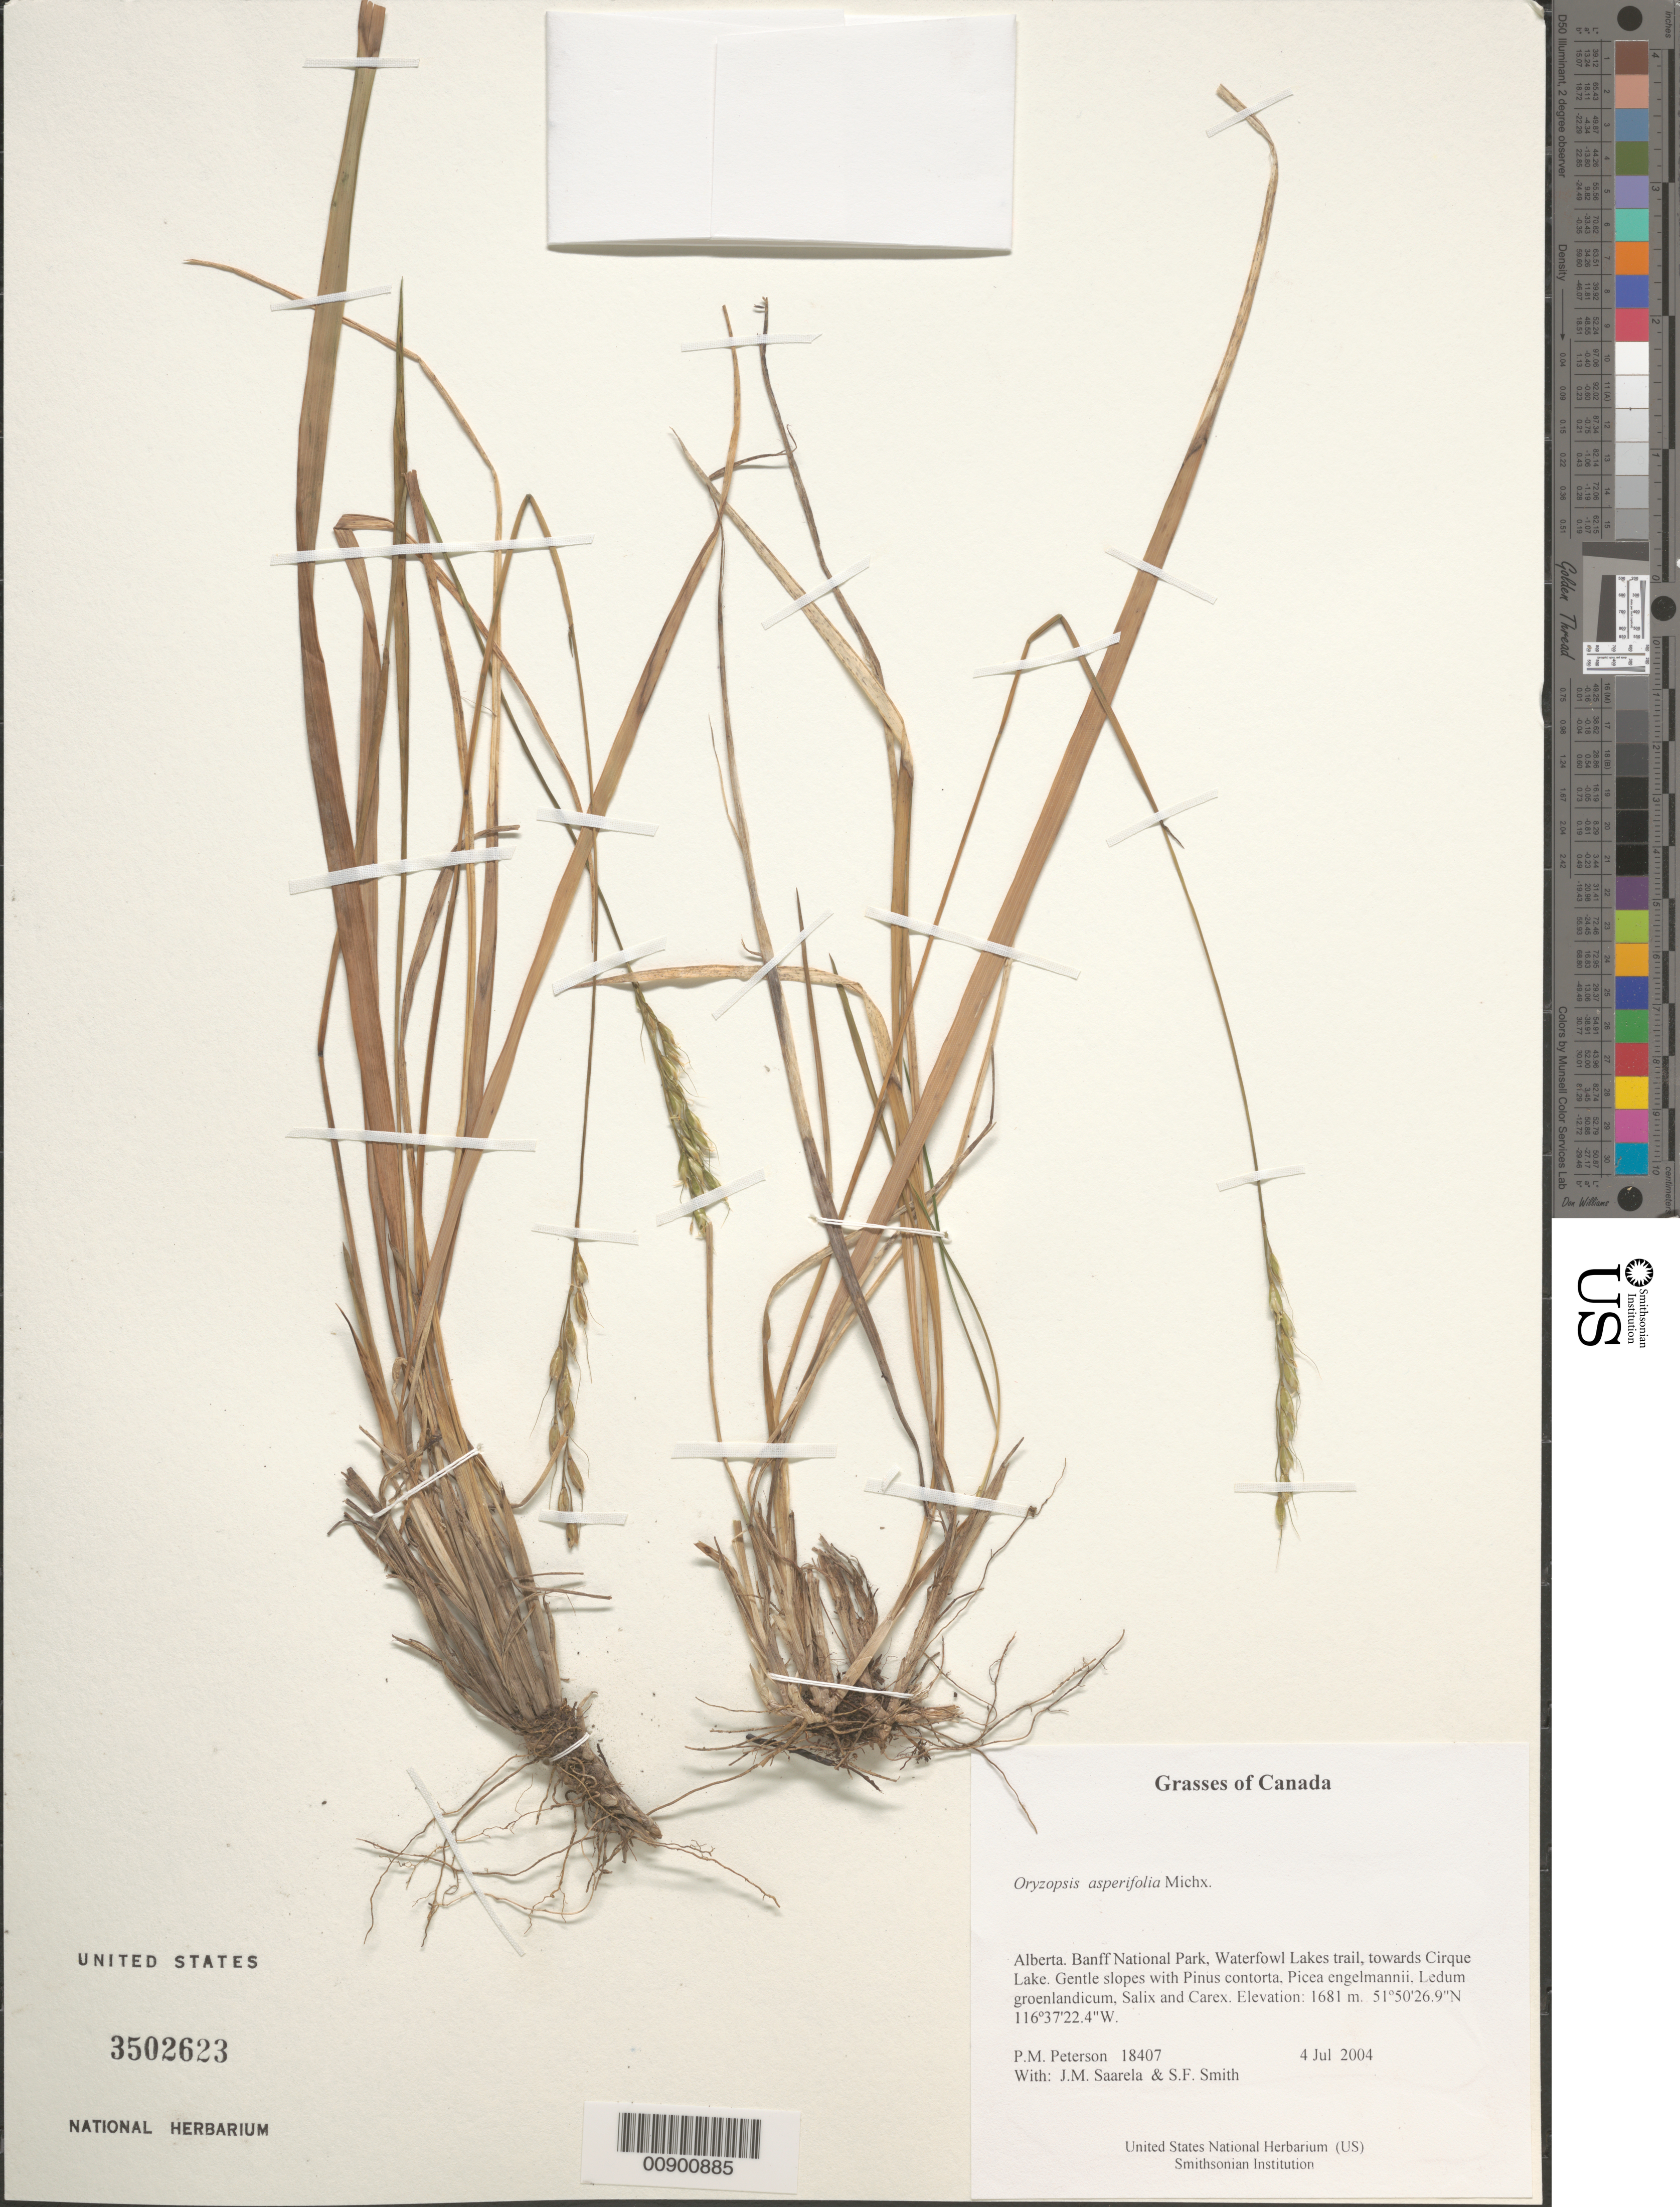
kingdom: Plantae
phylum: Tracheophyta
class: Liliopsida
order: Poales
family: Poaceae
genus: Oryzopsis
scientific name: Oryzopsis asperifolia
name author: Michx.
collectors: P. M. Peterson, J. Saarela & S.F. Smith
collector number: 18407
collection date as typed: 04 Jul 2004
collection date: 2004-07-04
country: Canada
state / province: Alberta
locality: Banff National Park, Waterfowl Lakes trail, towards Cirque Lake. Gentle slopes with Pinus contorta, Picea engelmannii, Ledum groenlandicum, Salix and Carex.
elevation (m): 1681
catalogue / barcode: US 3502623